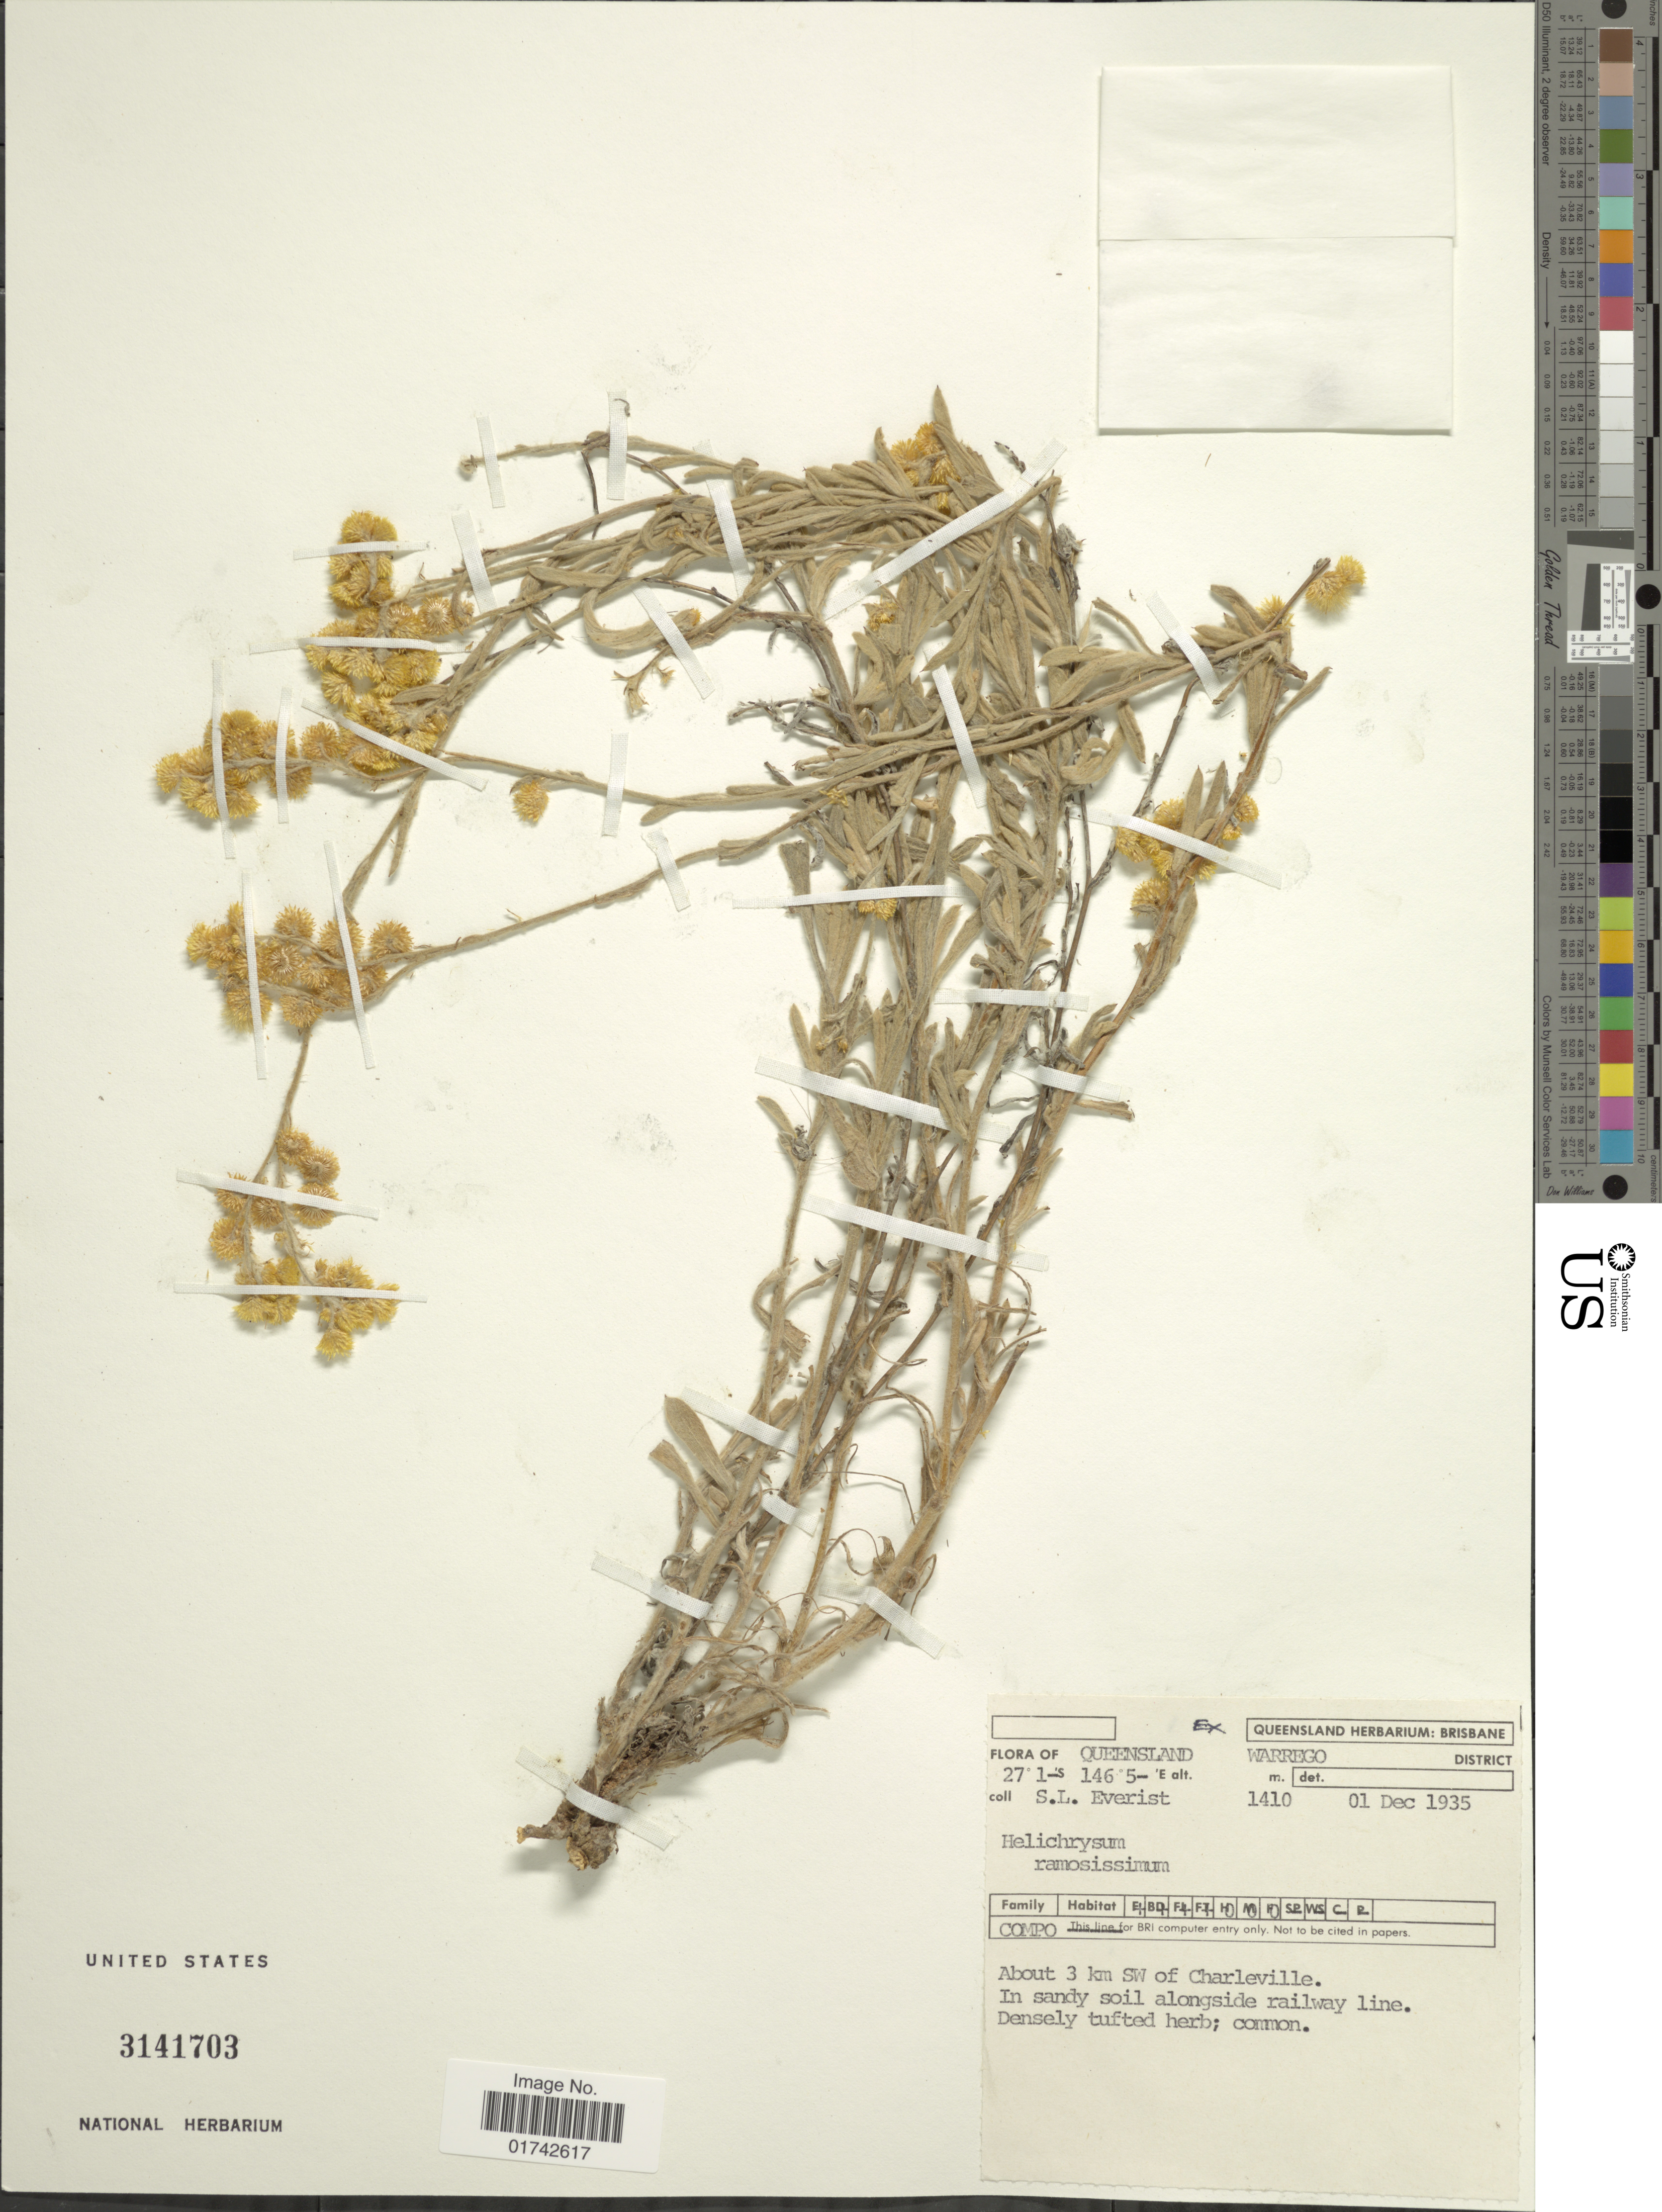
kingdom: Plantae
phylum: Tracheophyta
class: Magnoliopsida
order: Asterales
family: Asteraceae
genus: Helichrysum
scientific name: Helichrysum ramosissimum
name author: Hook.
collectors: S. Everist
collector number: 1410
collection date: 1935-12-01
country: Australia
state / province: Queensland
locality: Warrego District. About 3 km SW of Charleville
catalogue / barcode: US 3141703